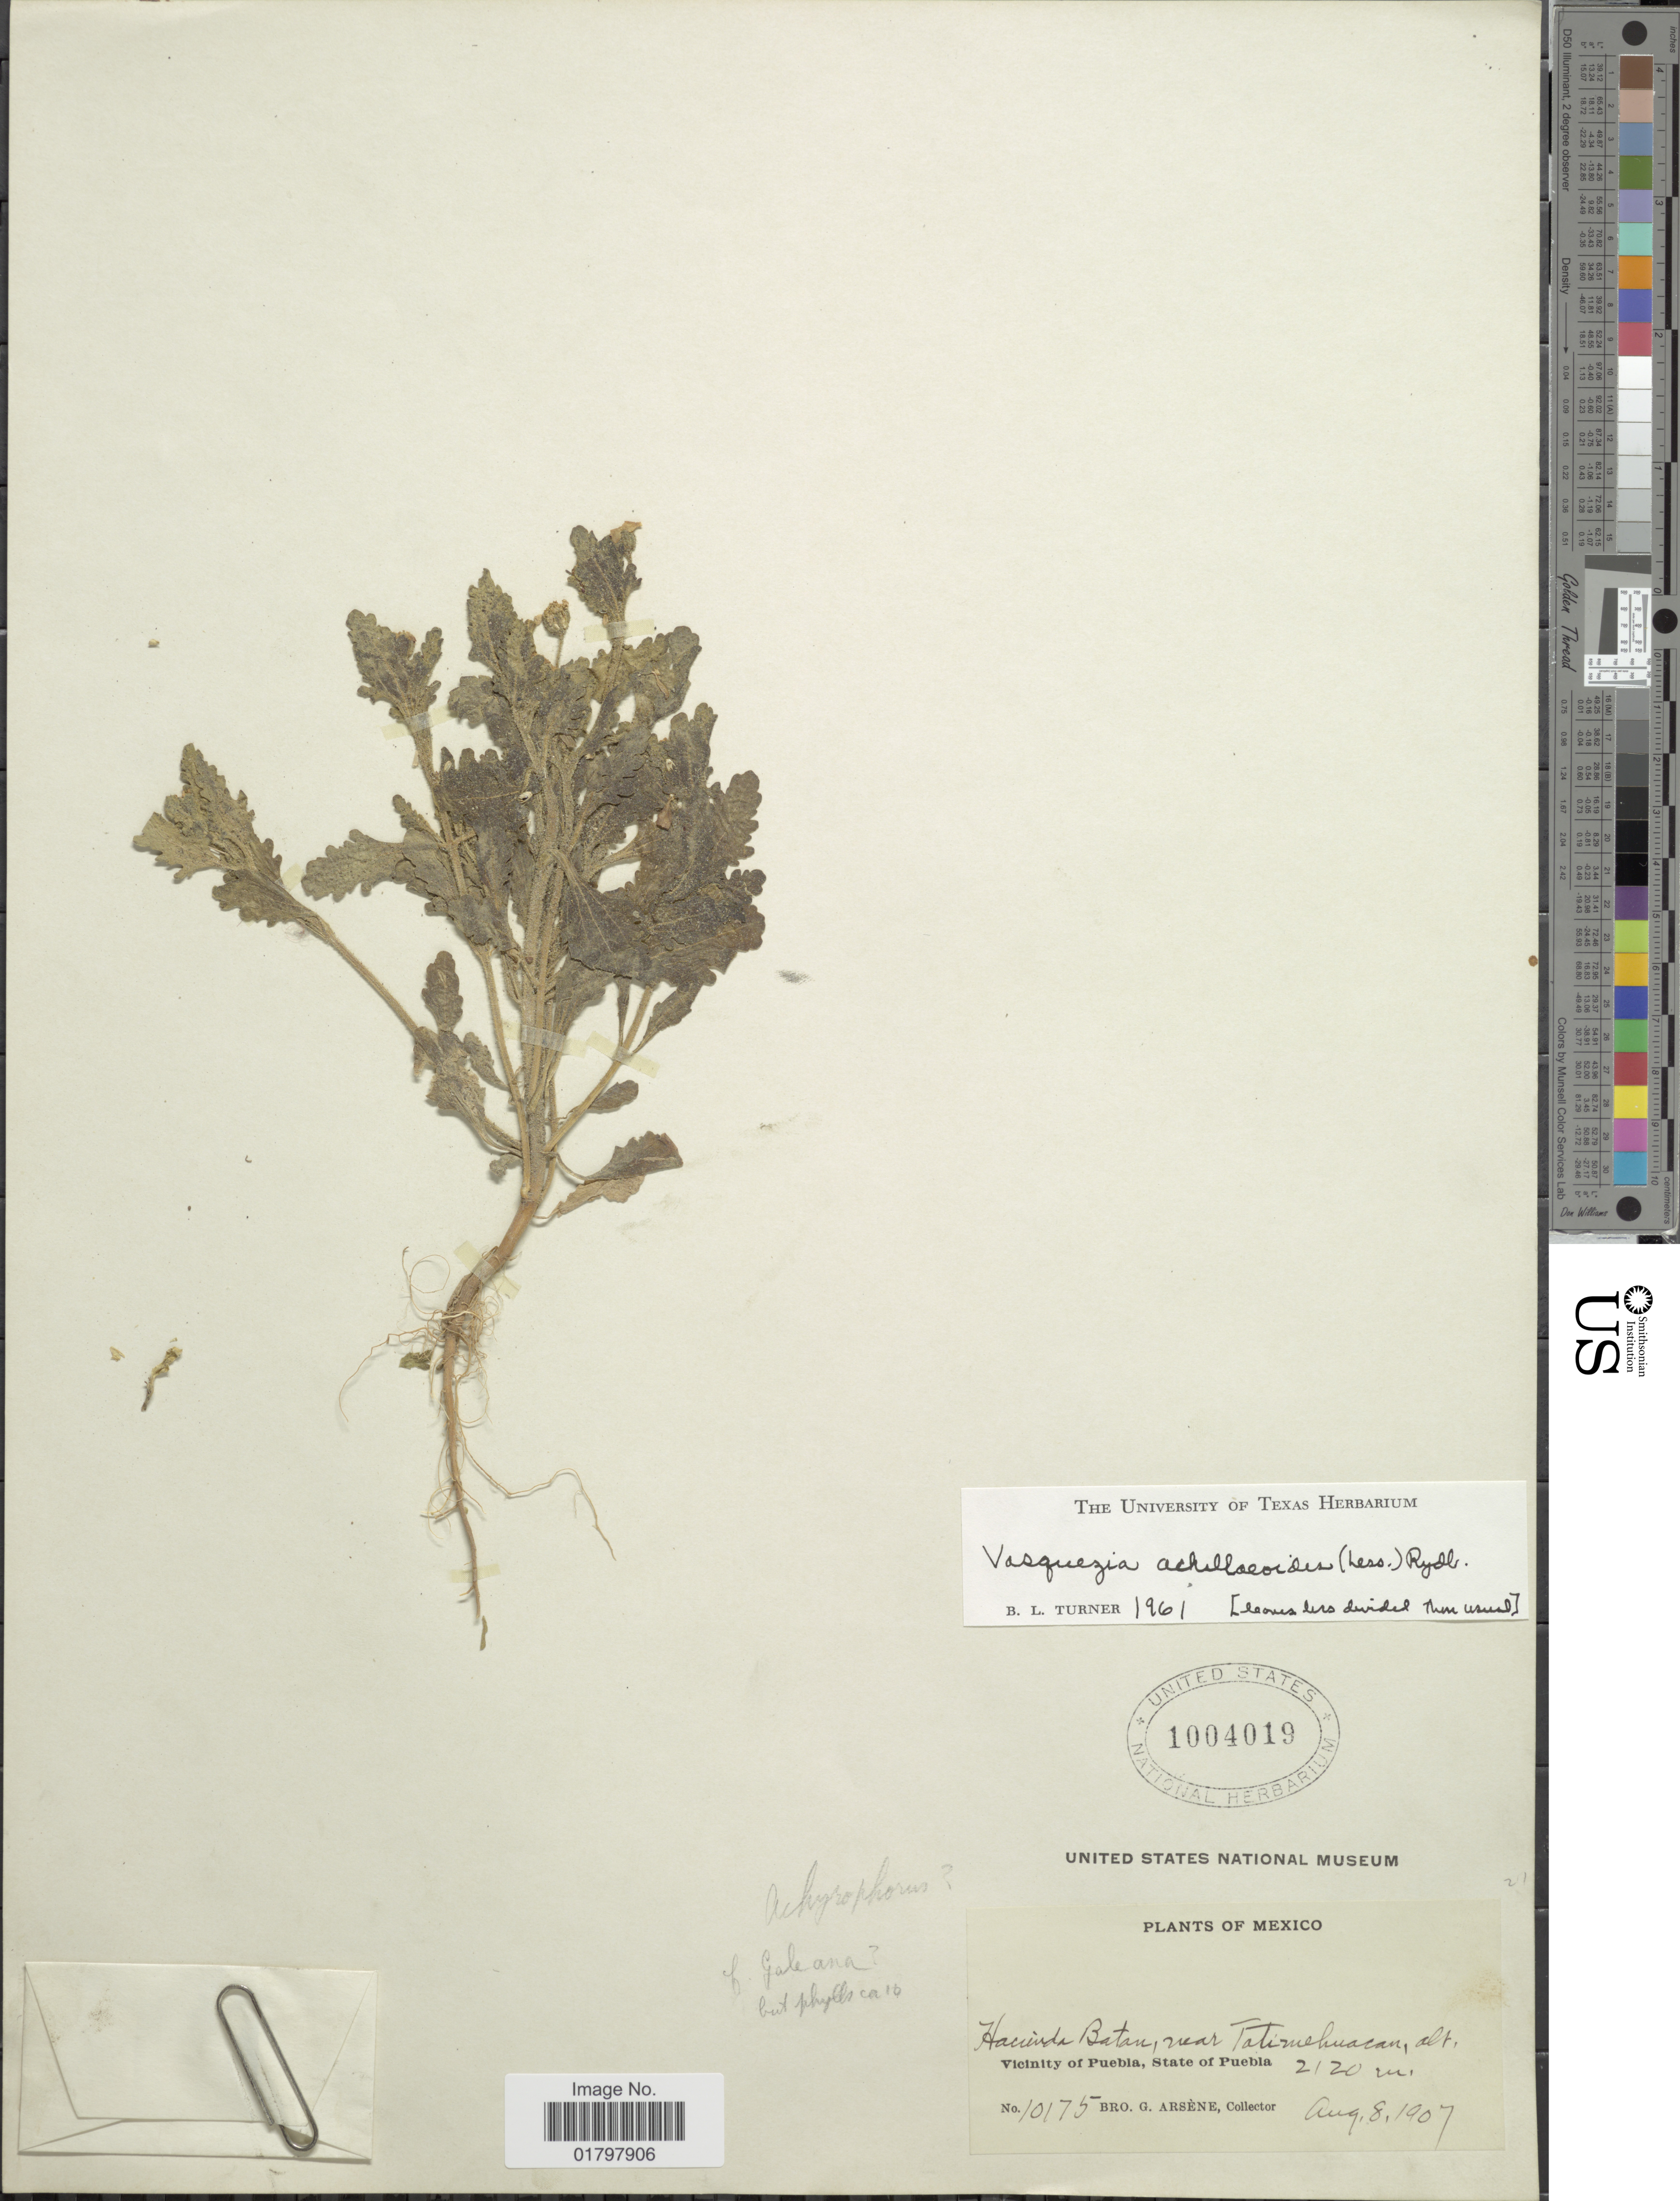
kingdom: Plantae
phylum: Tracheophyta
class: Magnoliopsida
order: Asterales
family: Asteraceae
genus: Vasquesia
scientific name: Vasquesia achillaeoides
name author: Less.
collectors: Bro. G. Arsène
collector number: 10175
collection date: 1907-08-08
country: Mexico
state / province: Puebla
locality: Hacienda Batan, near Tatimehuacan. Vicinity of Puebla, State of Puebla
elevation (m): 2120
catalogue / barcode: US 1004019